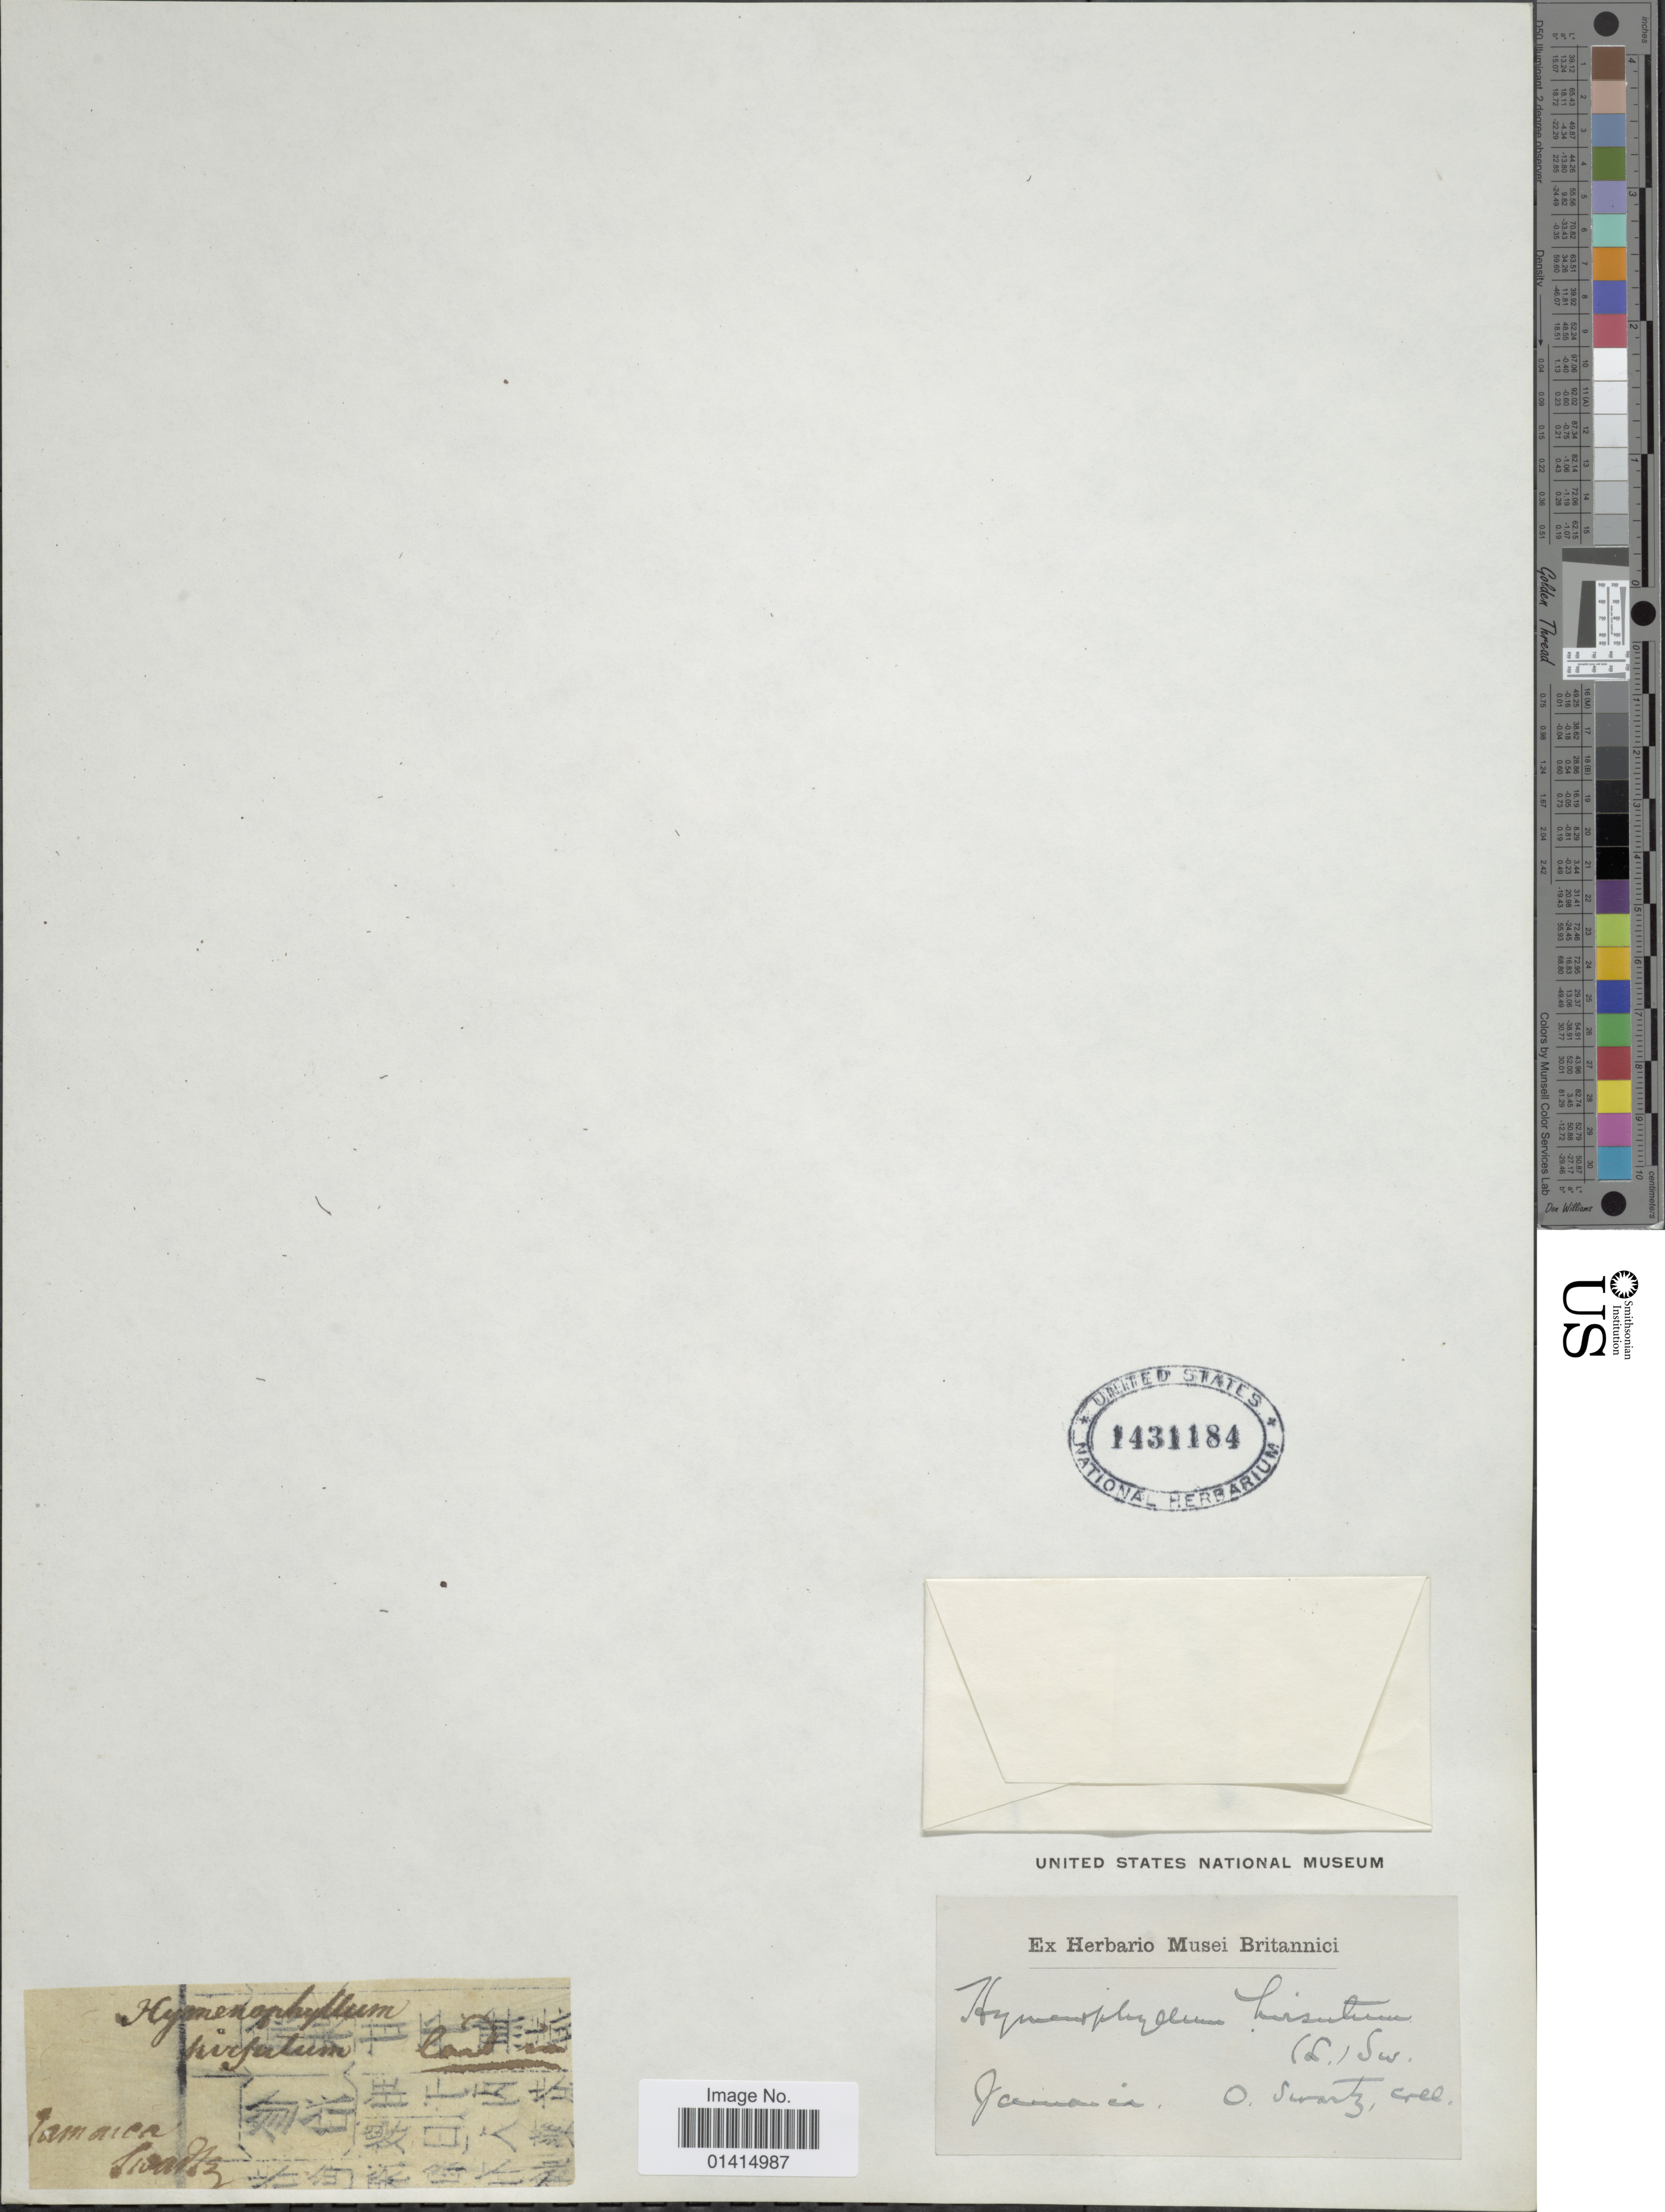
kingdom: Plantae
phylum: Tracheophyta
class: Polypodiopsida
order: Hymenophyllales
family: Hymenophyllaceae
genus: Hymenophyllum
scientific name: Hymenophyllum fragile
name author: (Hedw.) C.V. Morton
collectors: O. Swartz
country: Jamaica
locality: Jamaica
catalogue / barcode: US 1431184